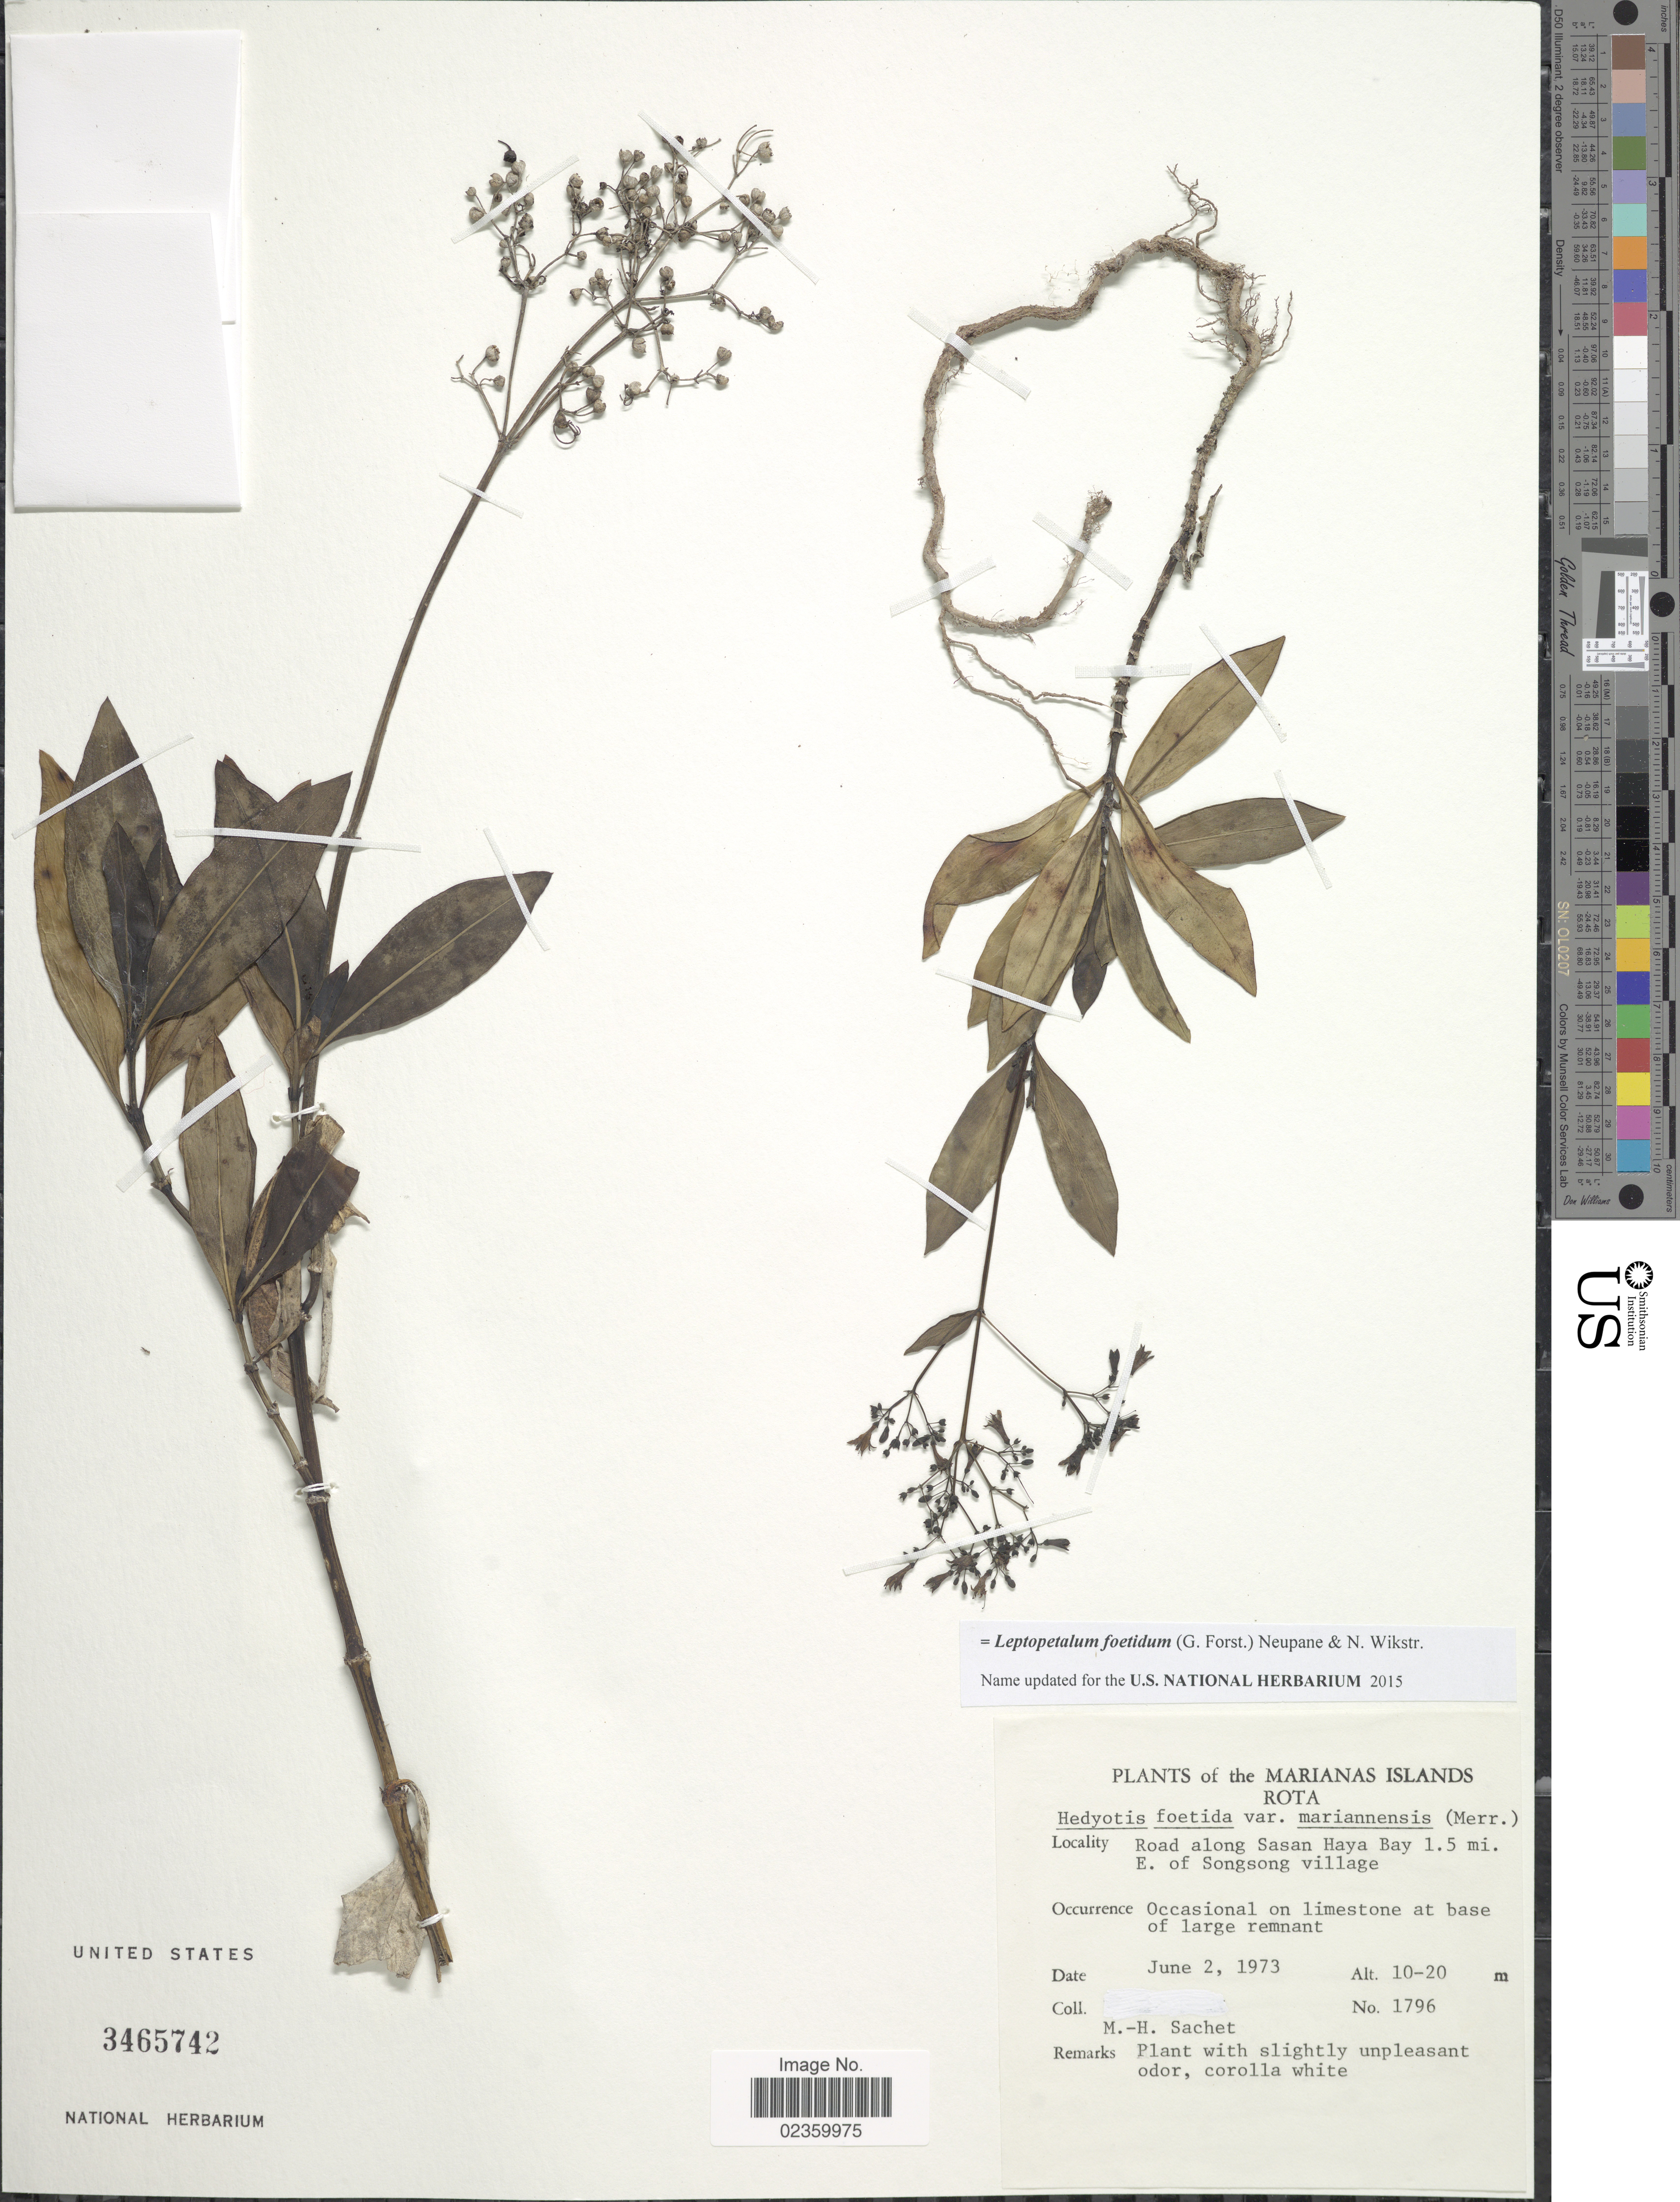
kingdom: Plantae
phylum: Tracheophyta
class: Magnoliopsida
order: Gentianales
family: Rubiaceae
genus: Leptopetalum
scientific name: Leptopetalum foetidum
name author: (G. Forst.) Neupane & N. Wikstr.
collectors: M.-H. Sachet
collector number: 1796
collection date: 1973-06-02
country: Northern Mariana Islands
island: Rota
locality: Road along Sasan Haya Bay 1.5 mi. E. of Songsong village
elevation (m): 10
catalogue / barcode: US 3465742